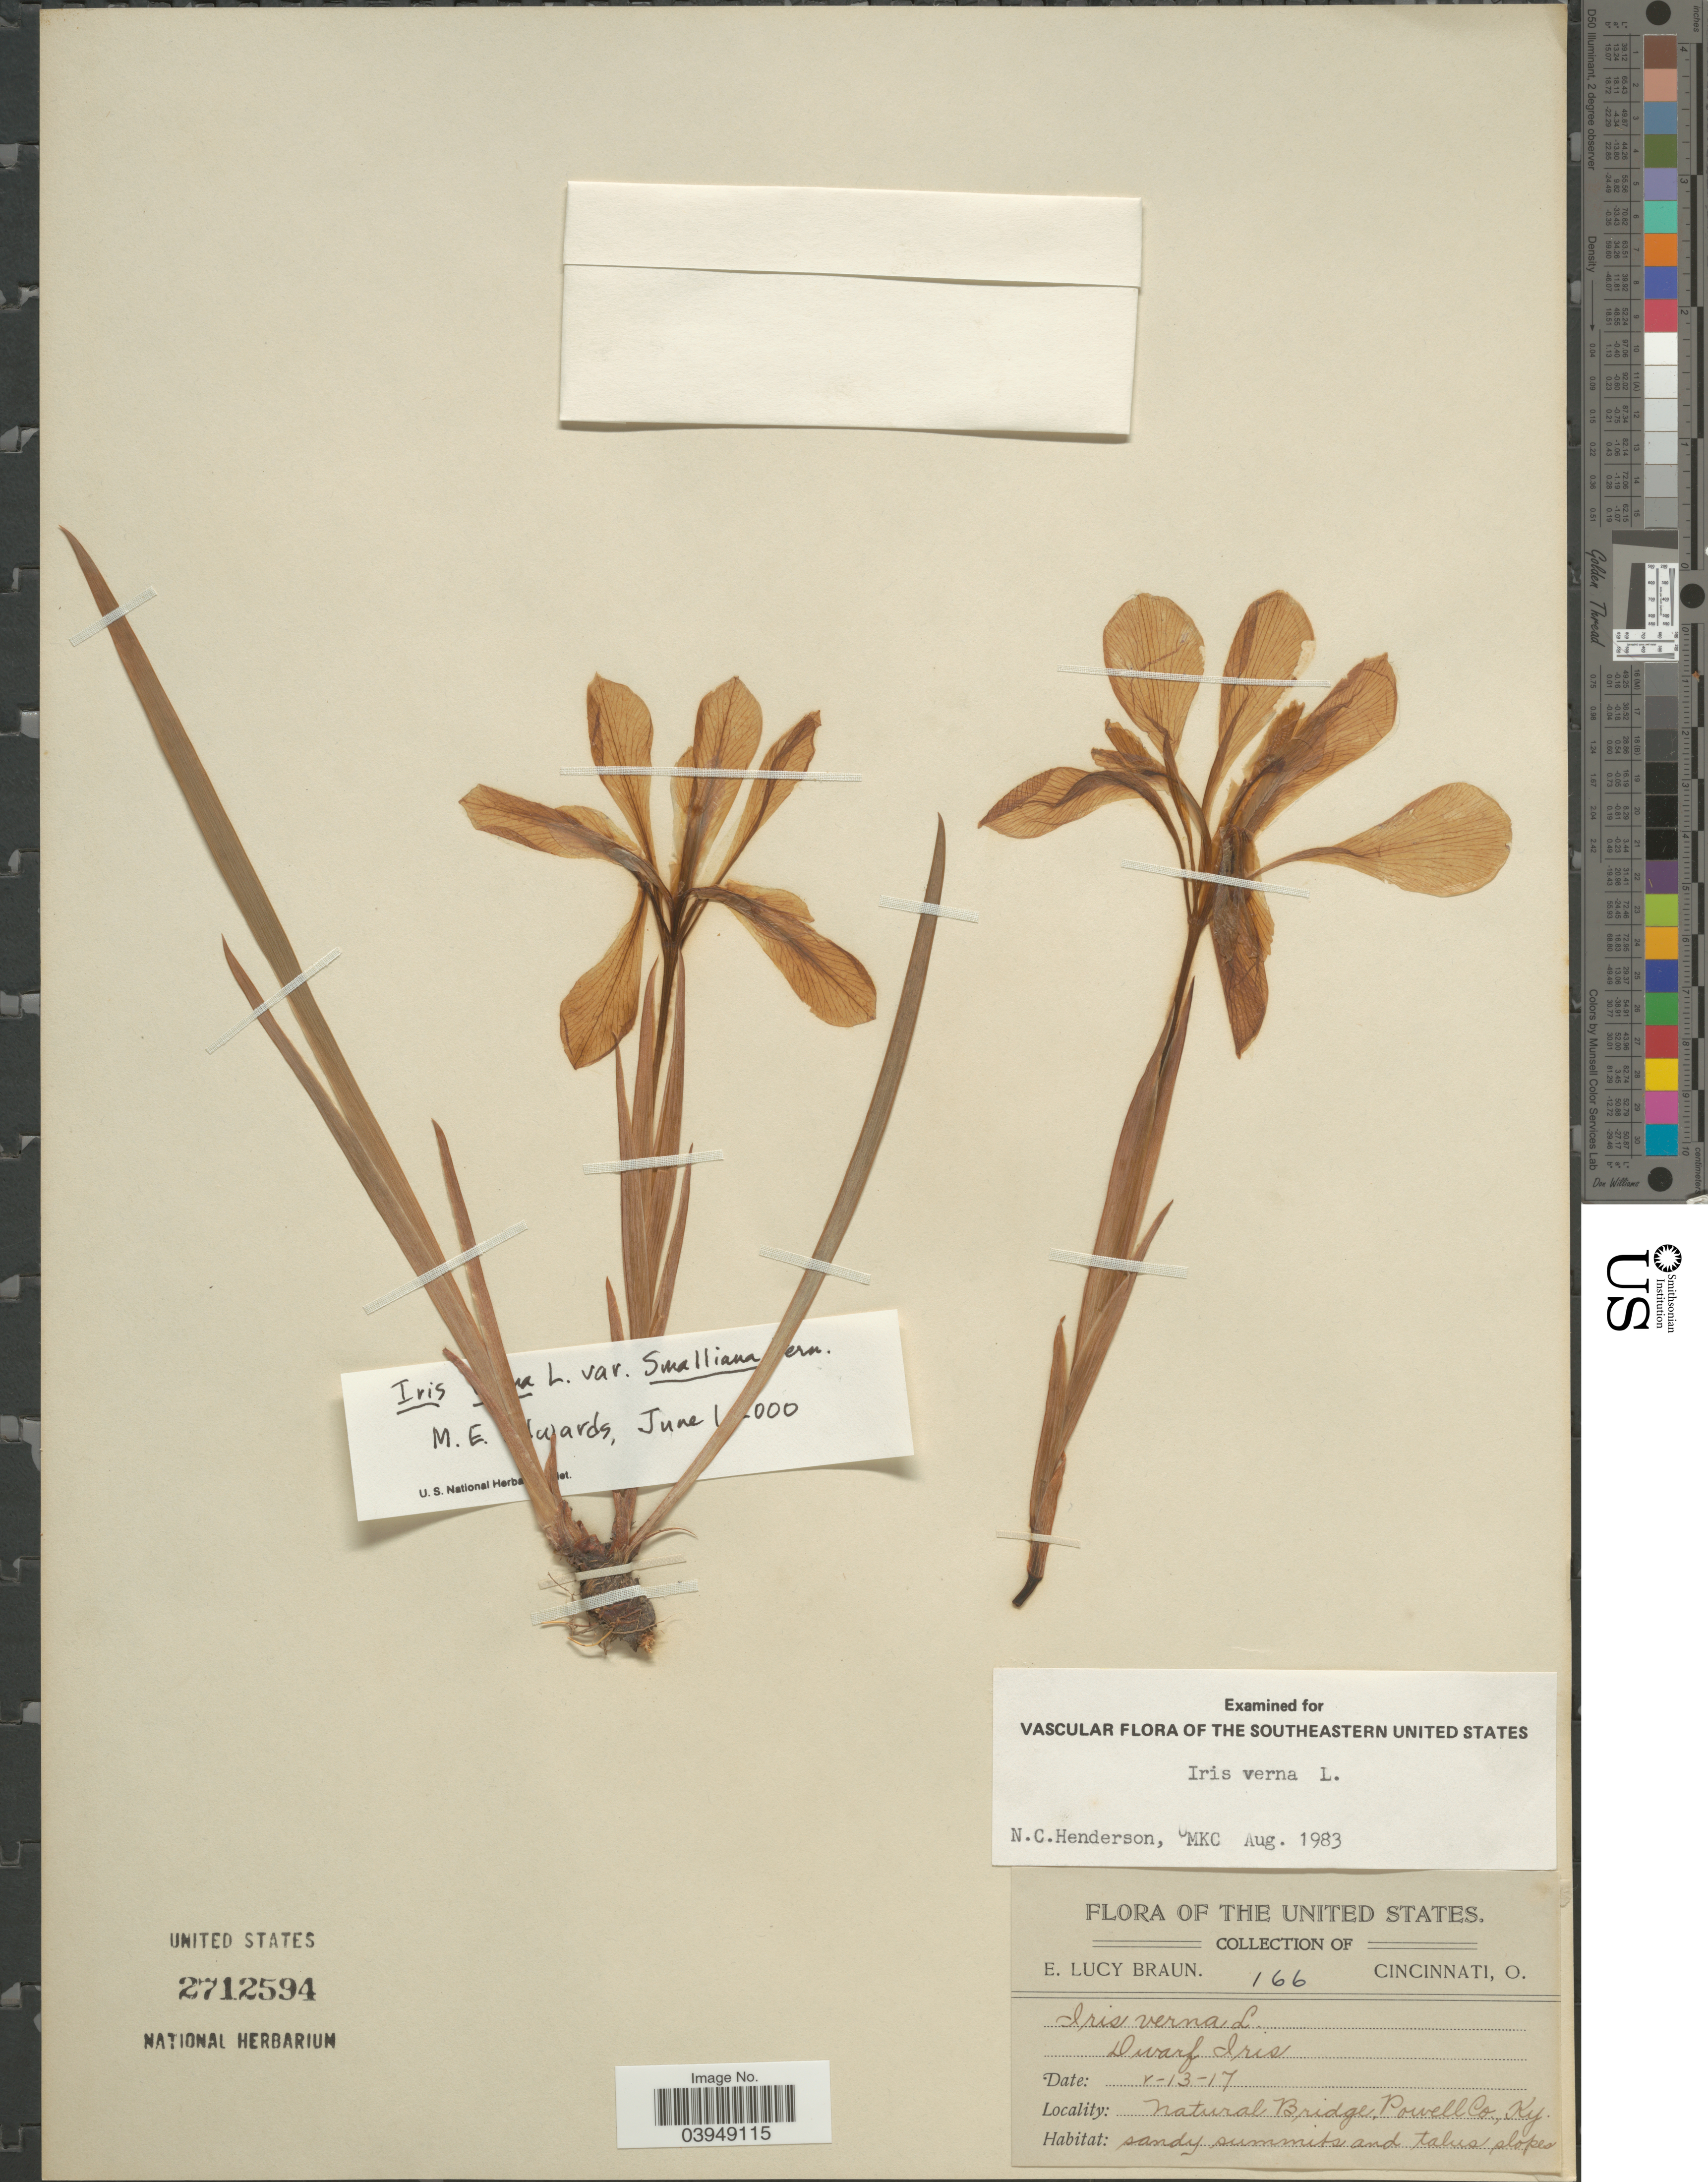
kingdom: Plantae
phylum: Tracheophyta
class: Liliopsida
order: Asparagales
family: Iridaceae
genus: Iris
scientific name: Iris verna var. smalliana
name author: Fernald ex M.E. Edwards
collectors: E. L. Braun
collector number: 166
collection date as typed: Transcribed d/m/y: 13/5/17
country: United States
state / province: Kentucky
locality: Natural Bridge, Powell Co.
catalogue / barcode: US 2712594